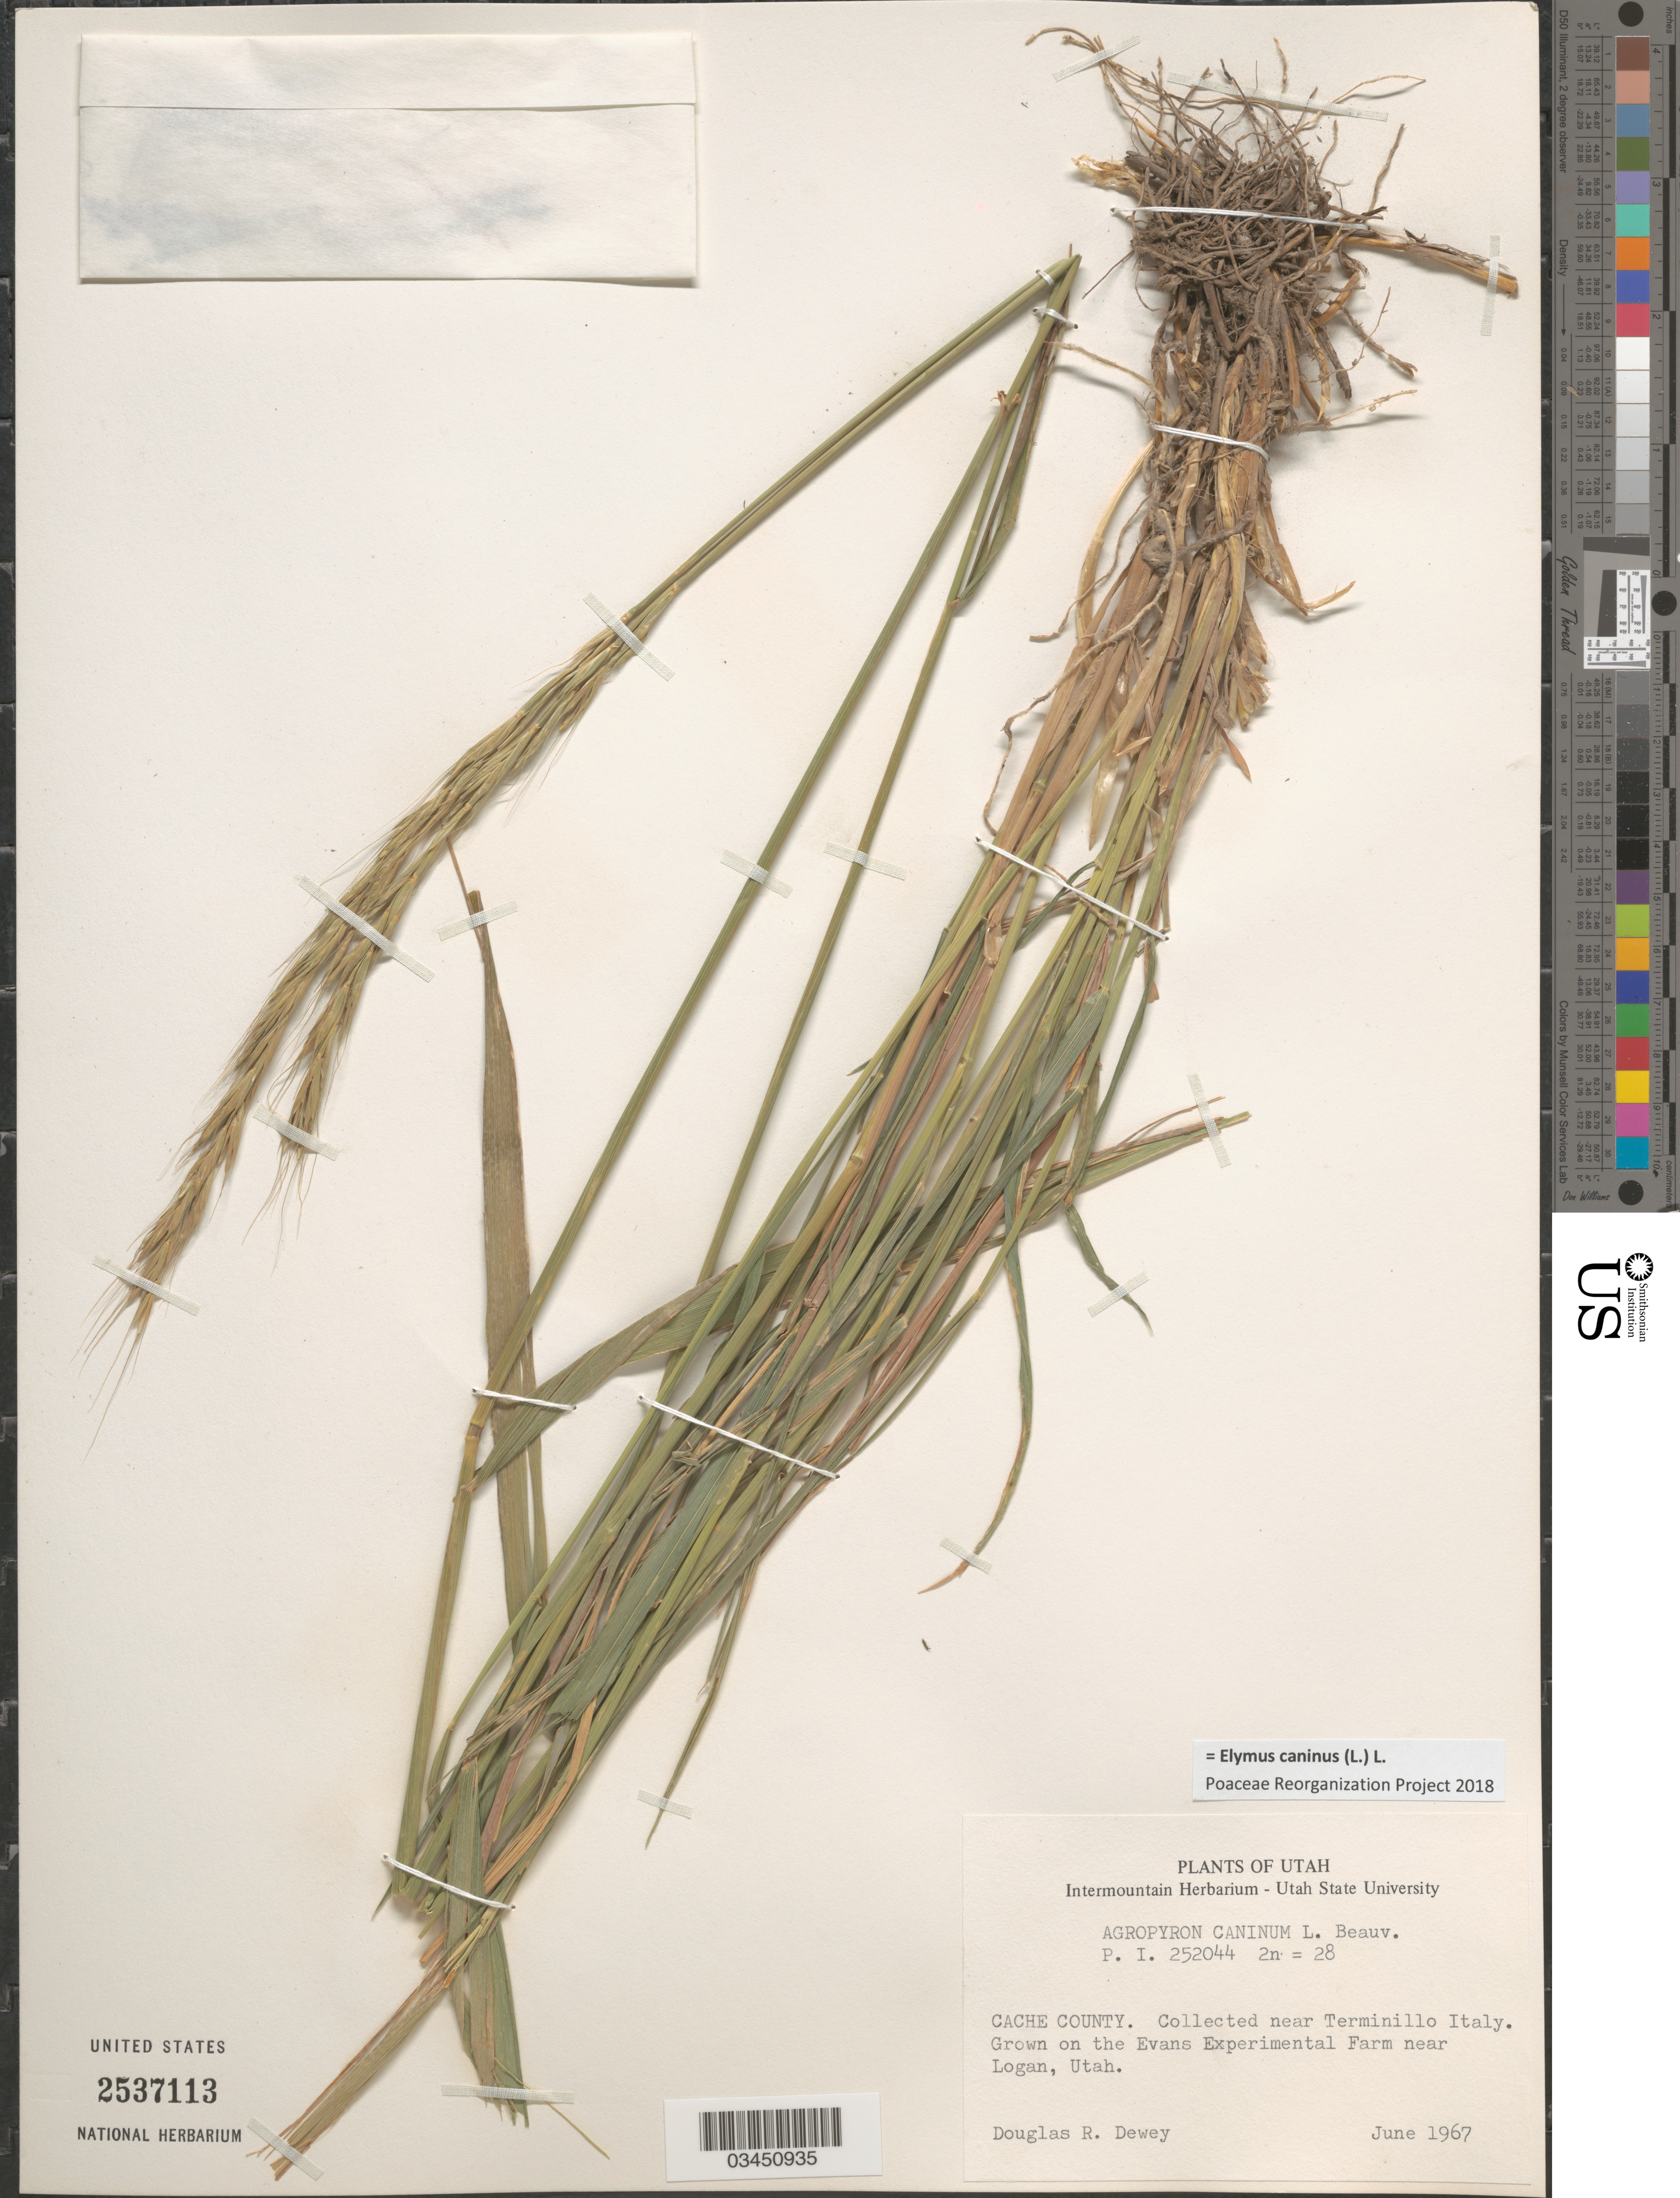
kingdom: Plantae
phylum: Tracheophyta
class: Liliopsida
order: Poales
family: Poaceae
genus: Elymus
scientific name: Elymus caninus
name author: (L.) L.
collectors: D. Dewey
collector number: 252044?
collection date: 1967-06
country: United States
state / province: Utah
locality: Grown on the Evans Experimental Farm near Logan.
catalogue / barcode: US 2537113